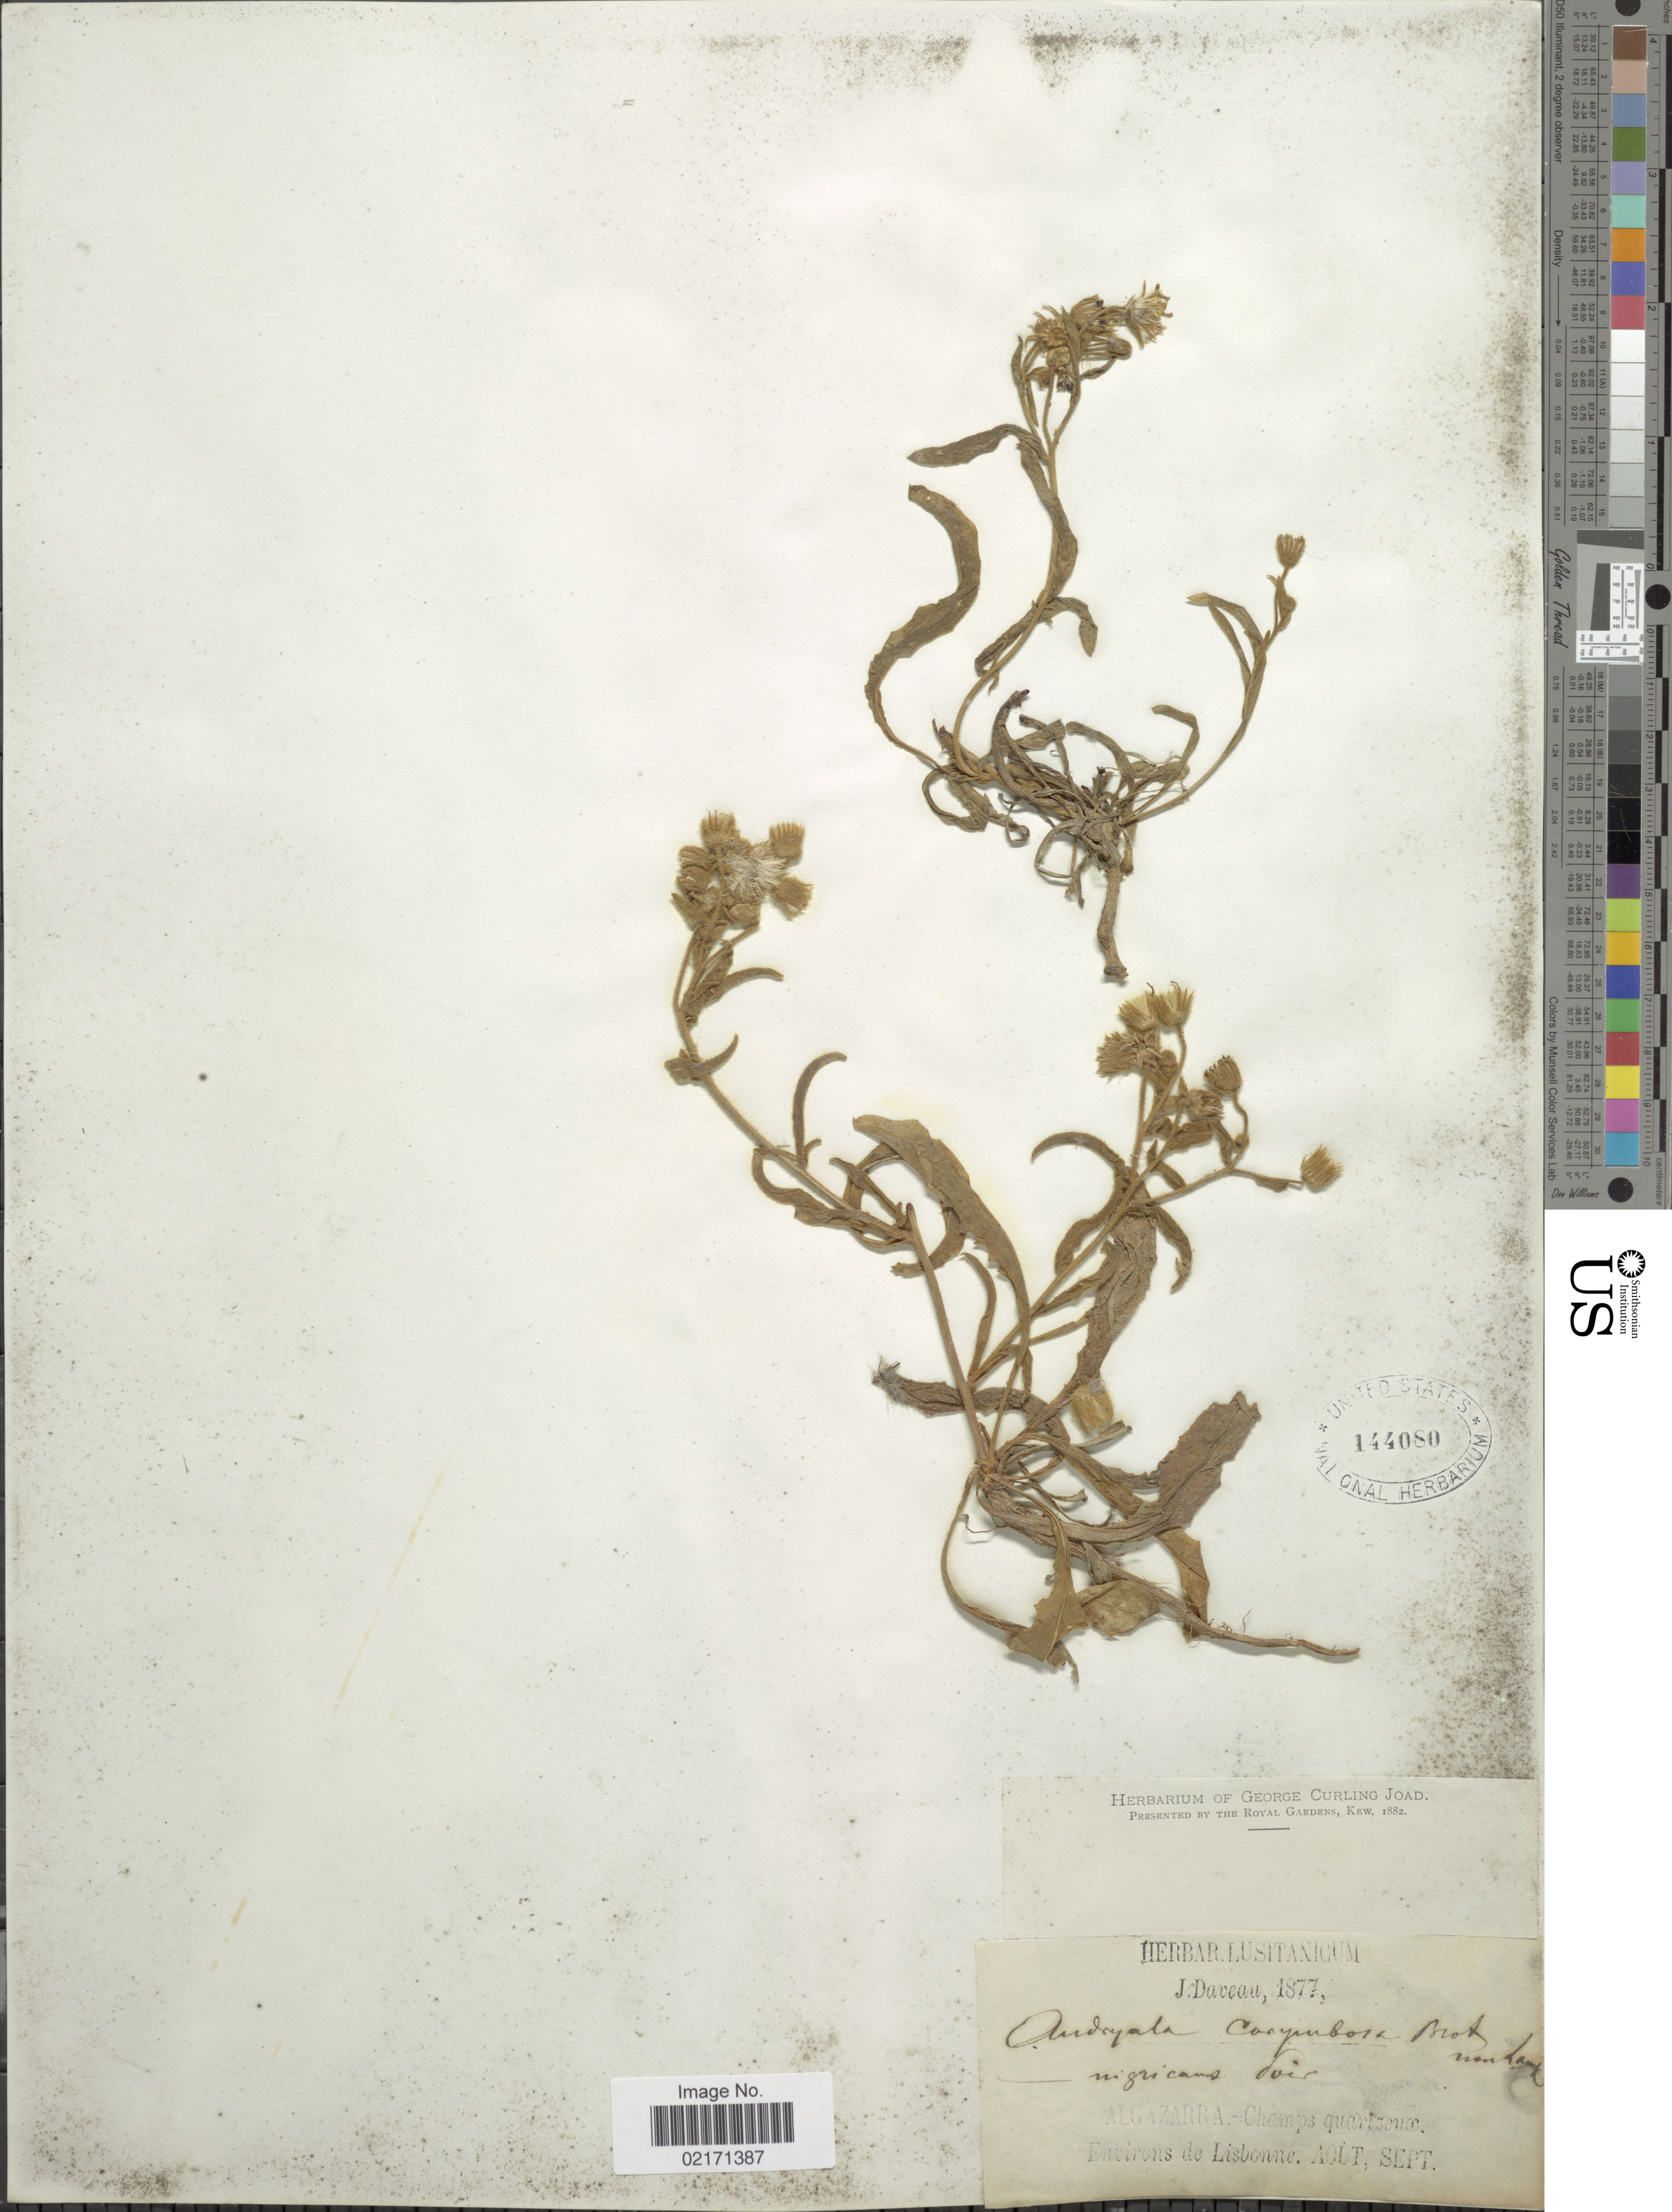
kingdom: Plantae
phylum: Tracheophyta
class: Magnoliopsida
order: Asterales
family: Asteraceae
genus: Andryala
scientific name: Andryala nigricans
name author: Poir.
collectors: J. Daveau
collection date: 1877-08/1877-09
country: Portugal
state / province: Lisboa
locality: Algazarra - Champs quartzeux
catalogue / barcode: US 144080